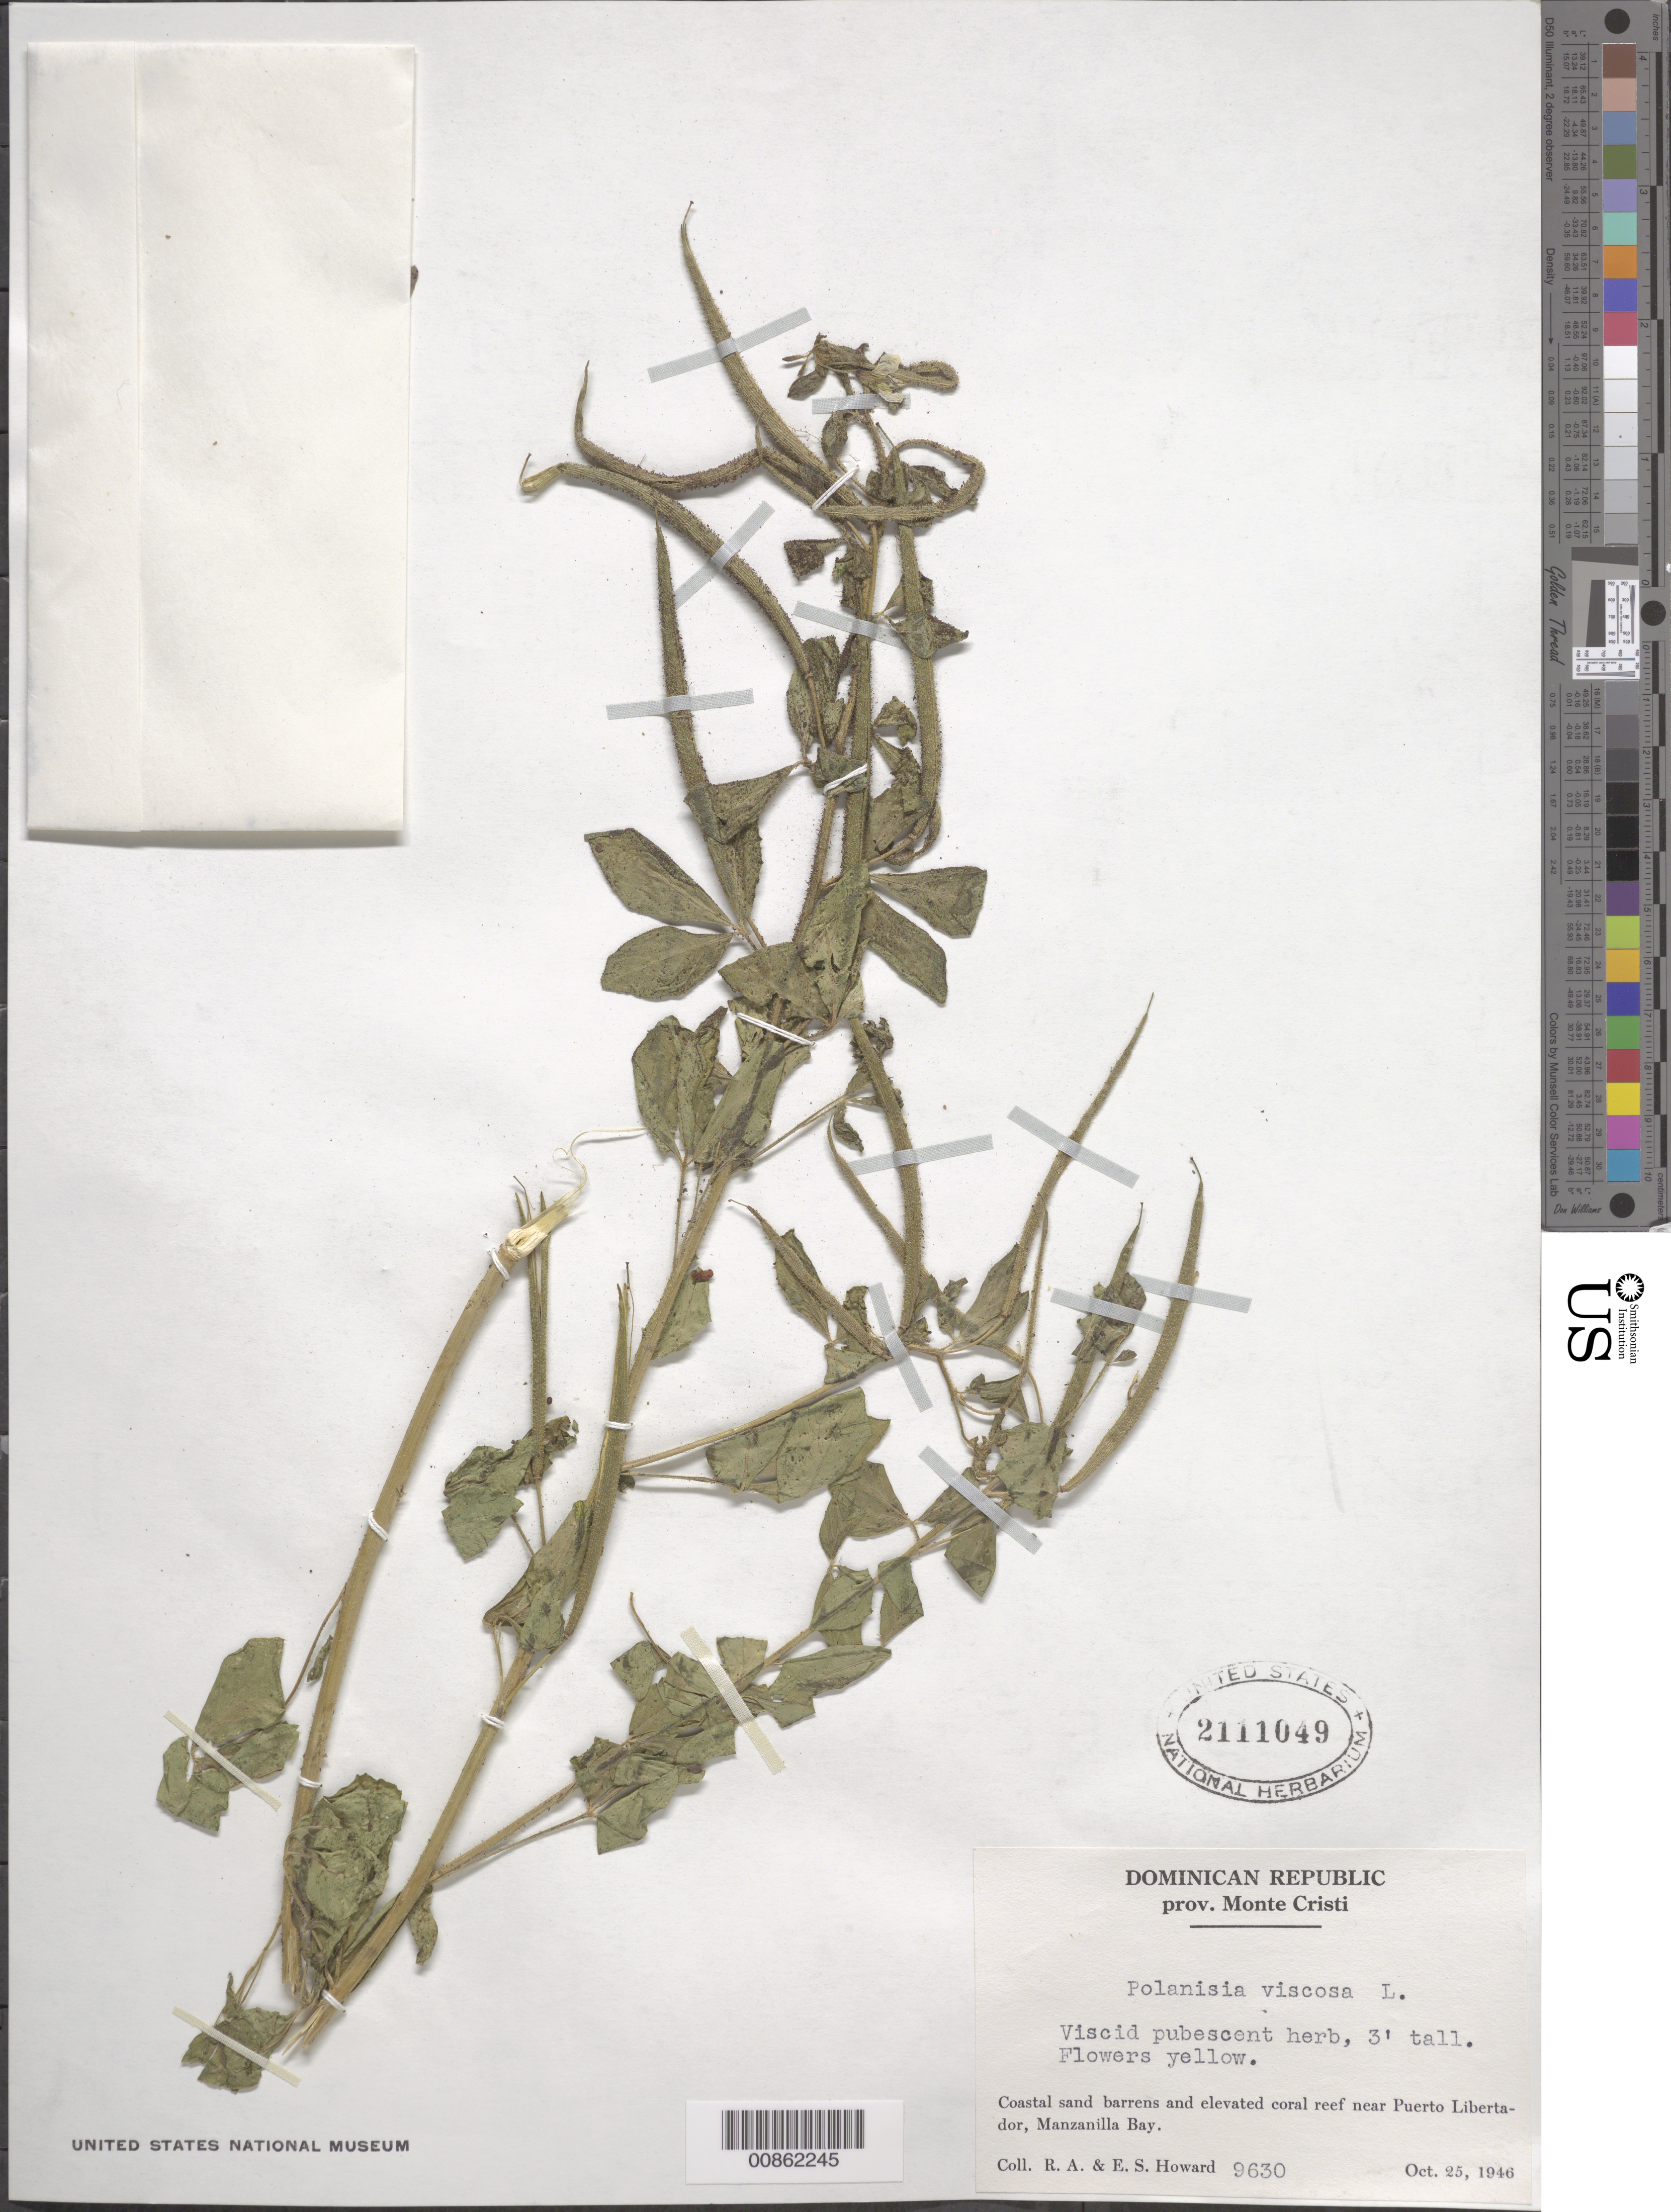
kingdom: Plantae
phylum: Tracheophyta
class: Magnoliopsida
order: Brassicales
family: Cleomaceae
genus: Arivela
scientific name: Arivela viscosa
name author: (L.) Raf.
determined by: Strong, M. T., (US), Smithsonian Institution - National Museum of Natural History (UNITED STATES)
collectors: R. A. Howard & E. S. Howard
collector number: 9630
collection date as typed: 25 Oct 1946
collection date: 1946-10-25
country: Dominican Republic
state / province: Monte Cristi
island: Hispaniola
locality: Near Puerto Libertador, Manzanilla Bay.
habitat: Coastal sand barrens and elevated coral reef.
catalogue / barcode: US 2111049